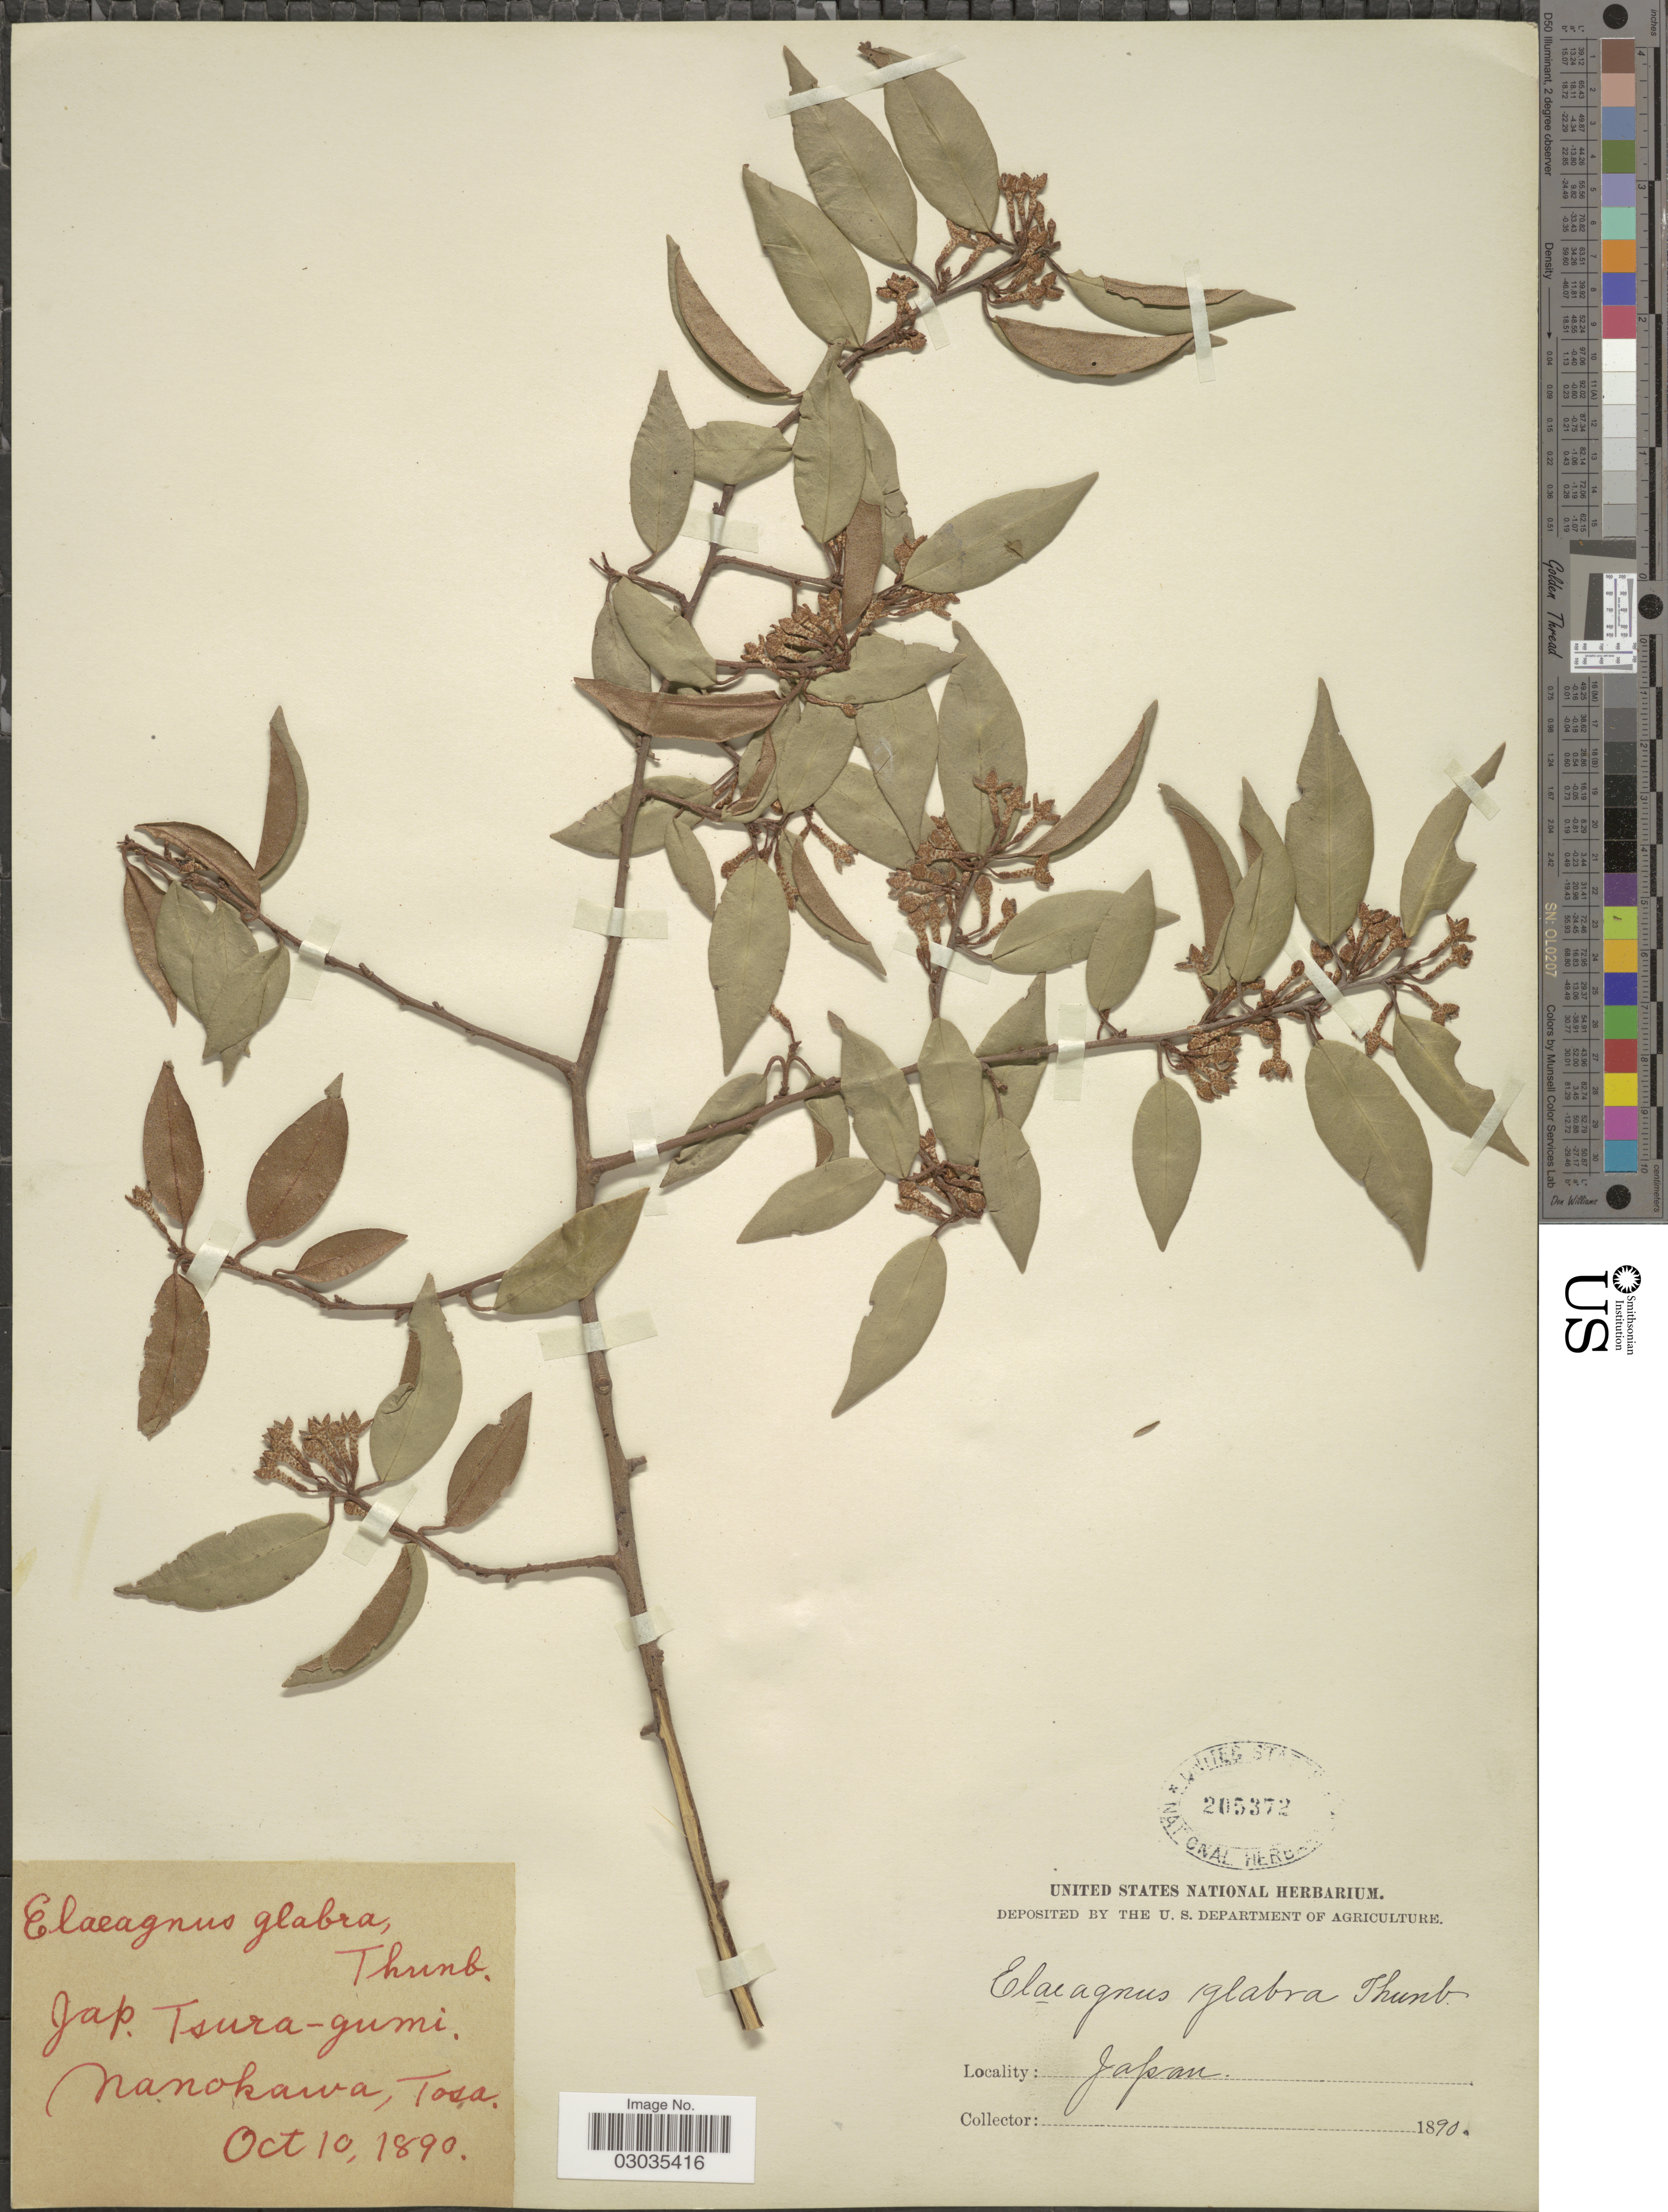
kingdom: Plantae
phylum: Tracheophyta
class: Magnoliopsida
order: Rosales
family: Elaeagnaceae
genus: Elaeagnus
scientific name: Elaeagnus glabra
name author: Thunb.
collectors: ex herb. United States National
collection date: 1890-10-10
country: Japan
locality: Nanokawa, Tosa.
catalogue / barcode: US 205372